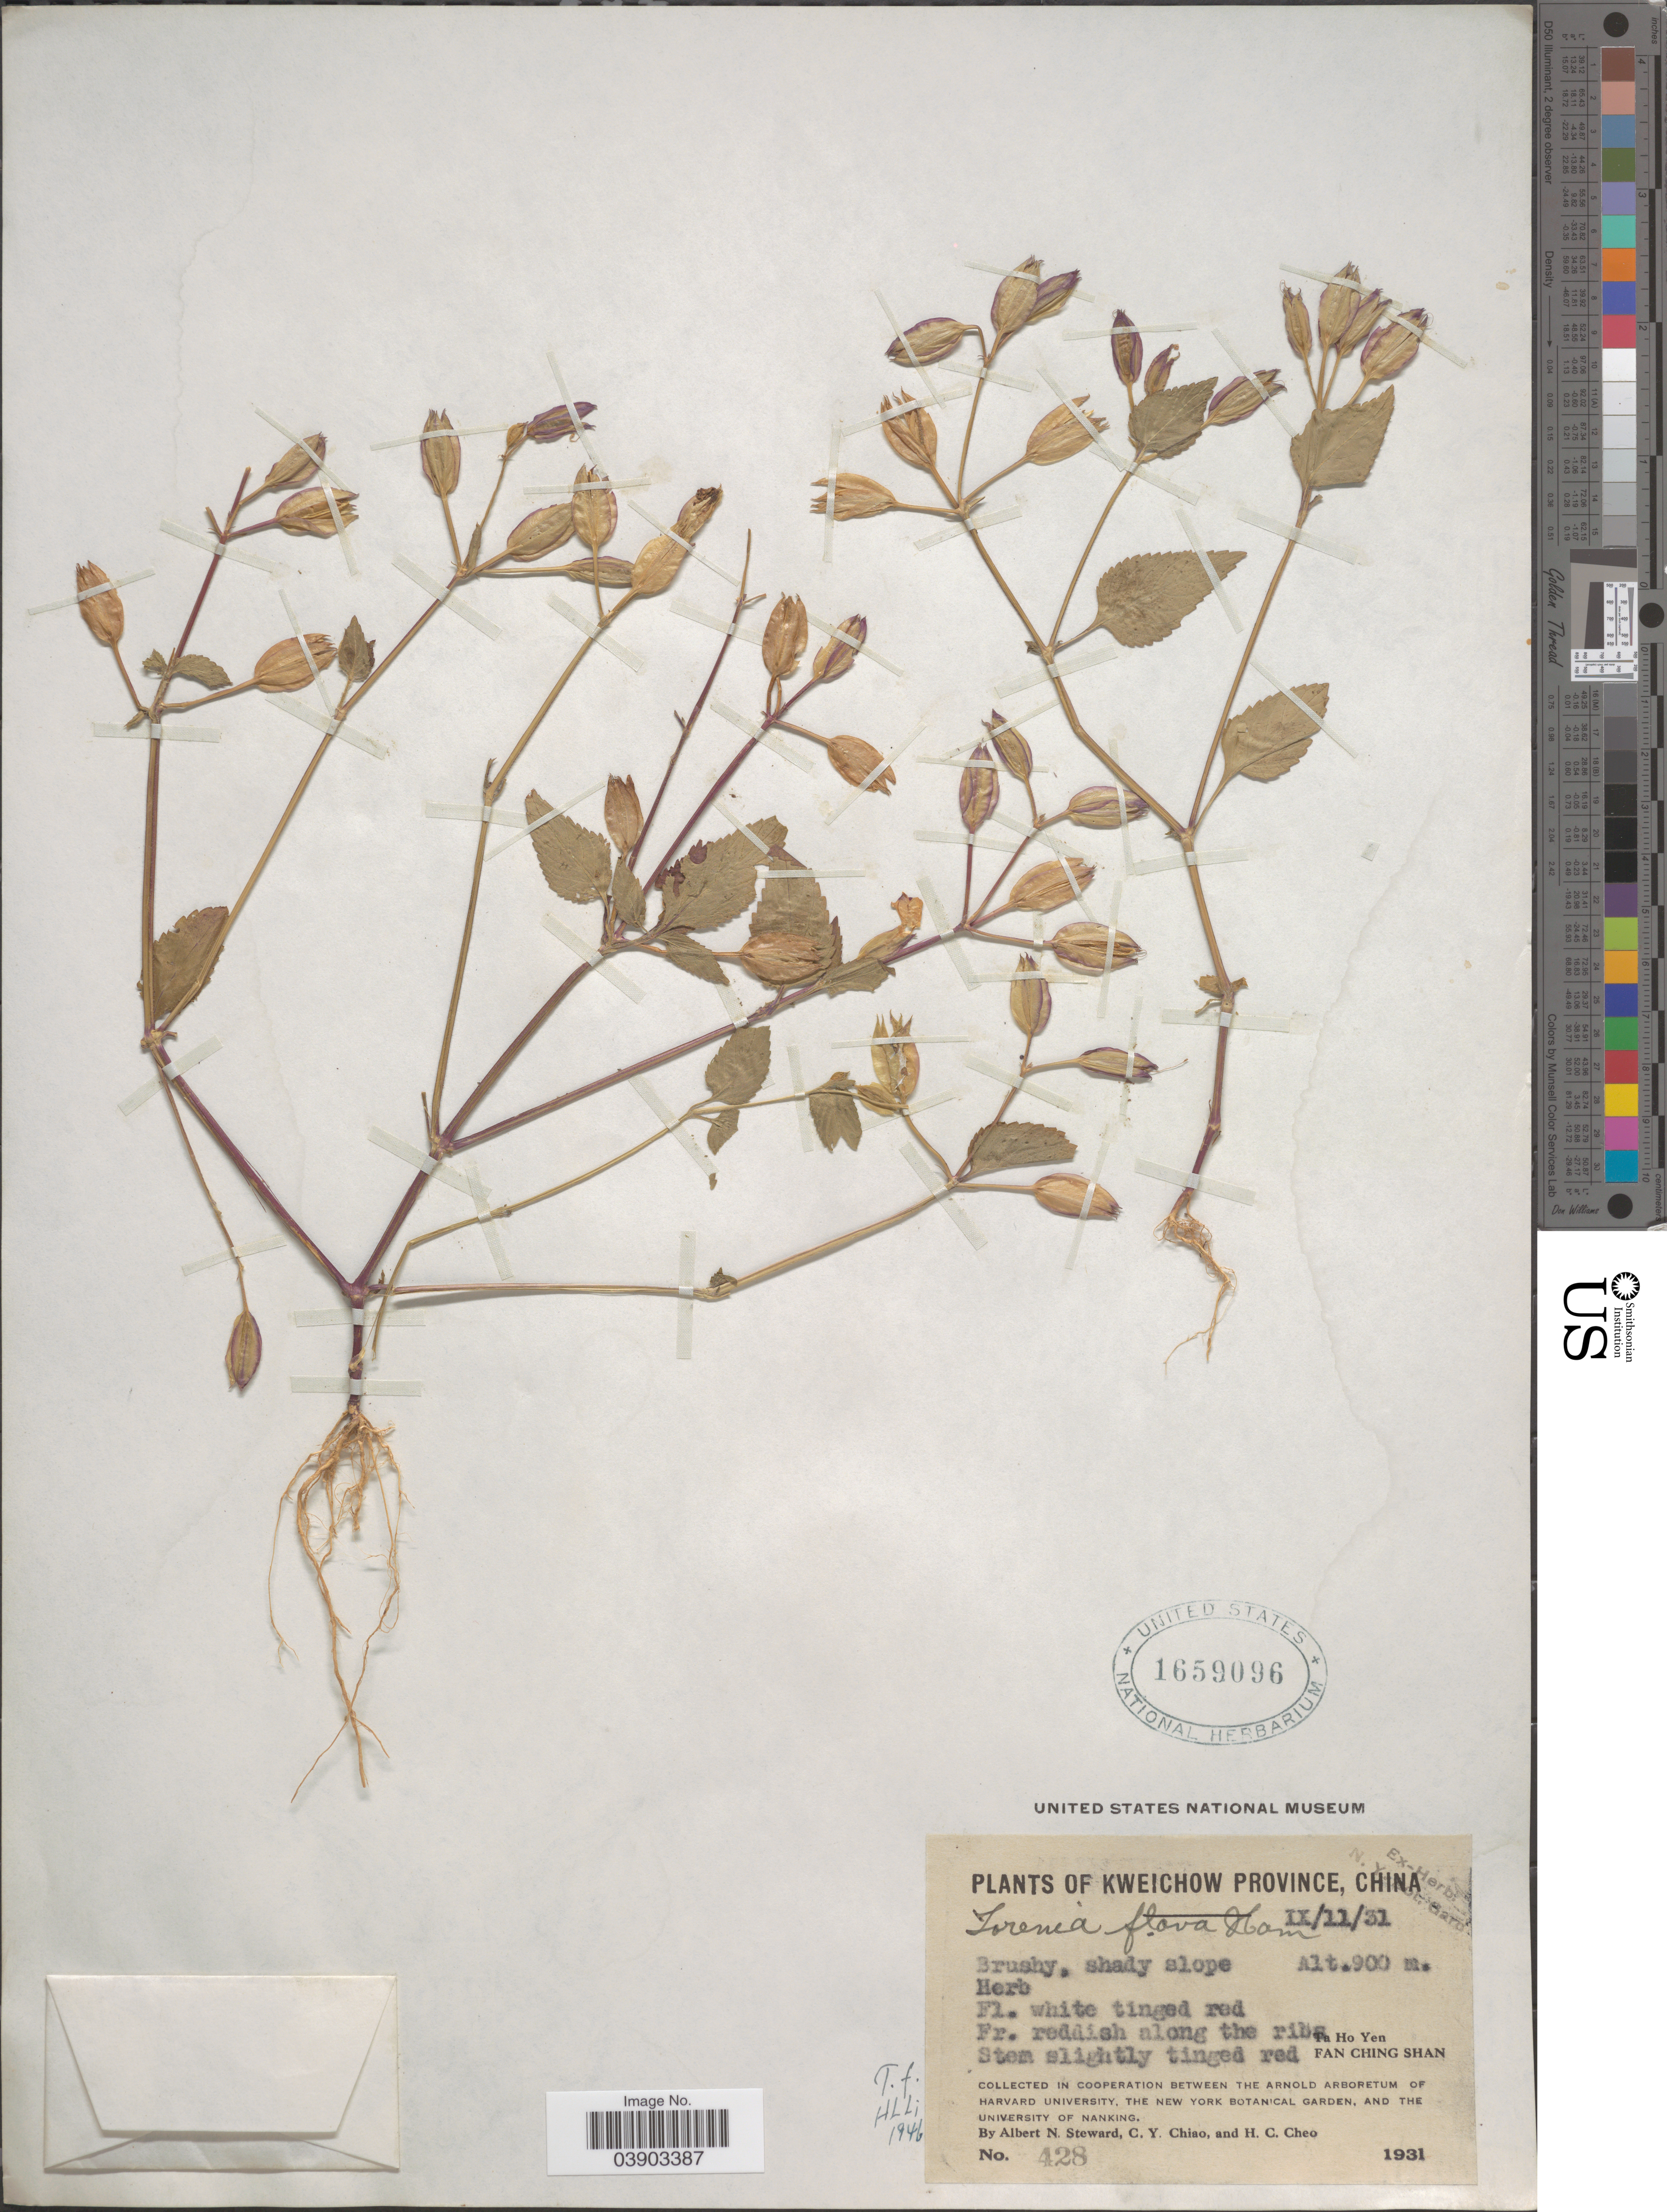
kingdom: Plantae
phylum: Tracheophyta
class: Magnoliopsida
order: Lamiales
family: Linderniaceae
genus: Torenia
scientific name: Torenia flava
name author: Ham.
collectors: A. N. Steward, C. Y. Chiao & H. Cheo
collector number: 428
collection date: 1931-09-11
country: China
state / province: Guizhou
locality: Kweichow Province. Ta Ho Yen, Fan Ching Shan.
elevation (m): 900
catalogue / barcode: US 1659096